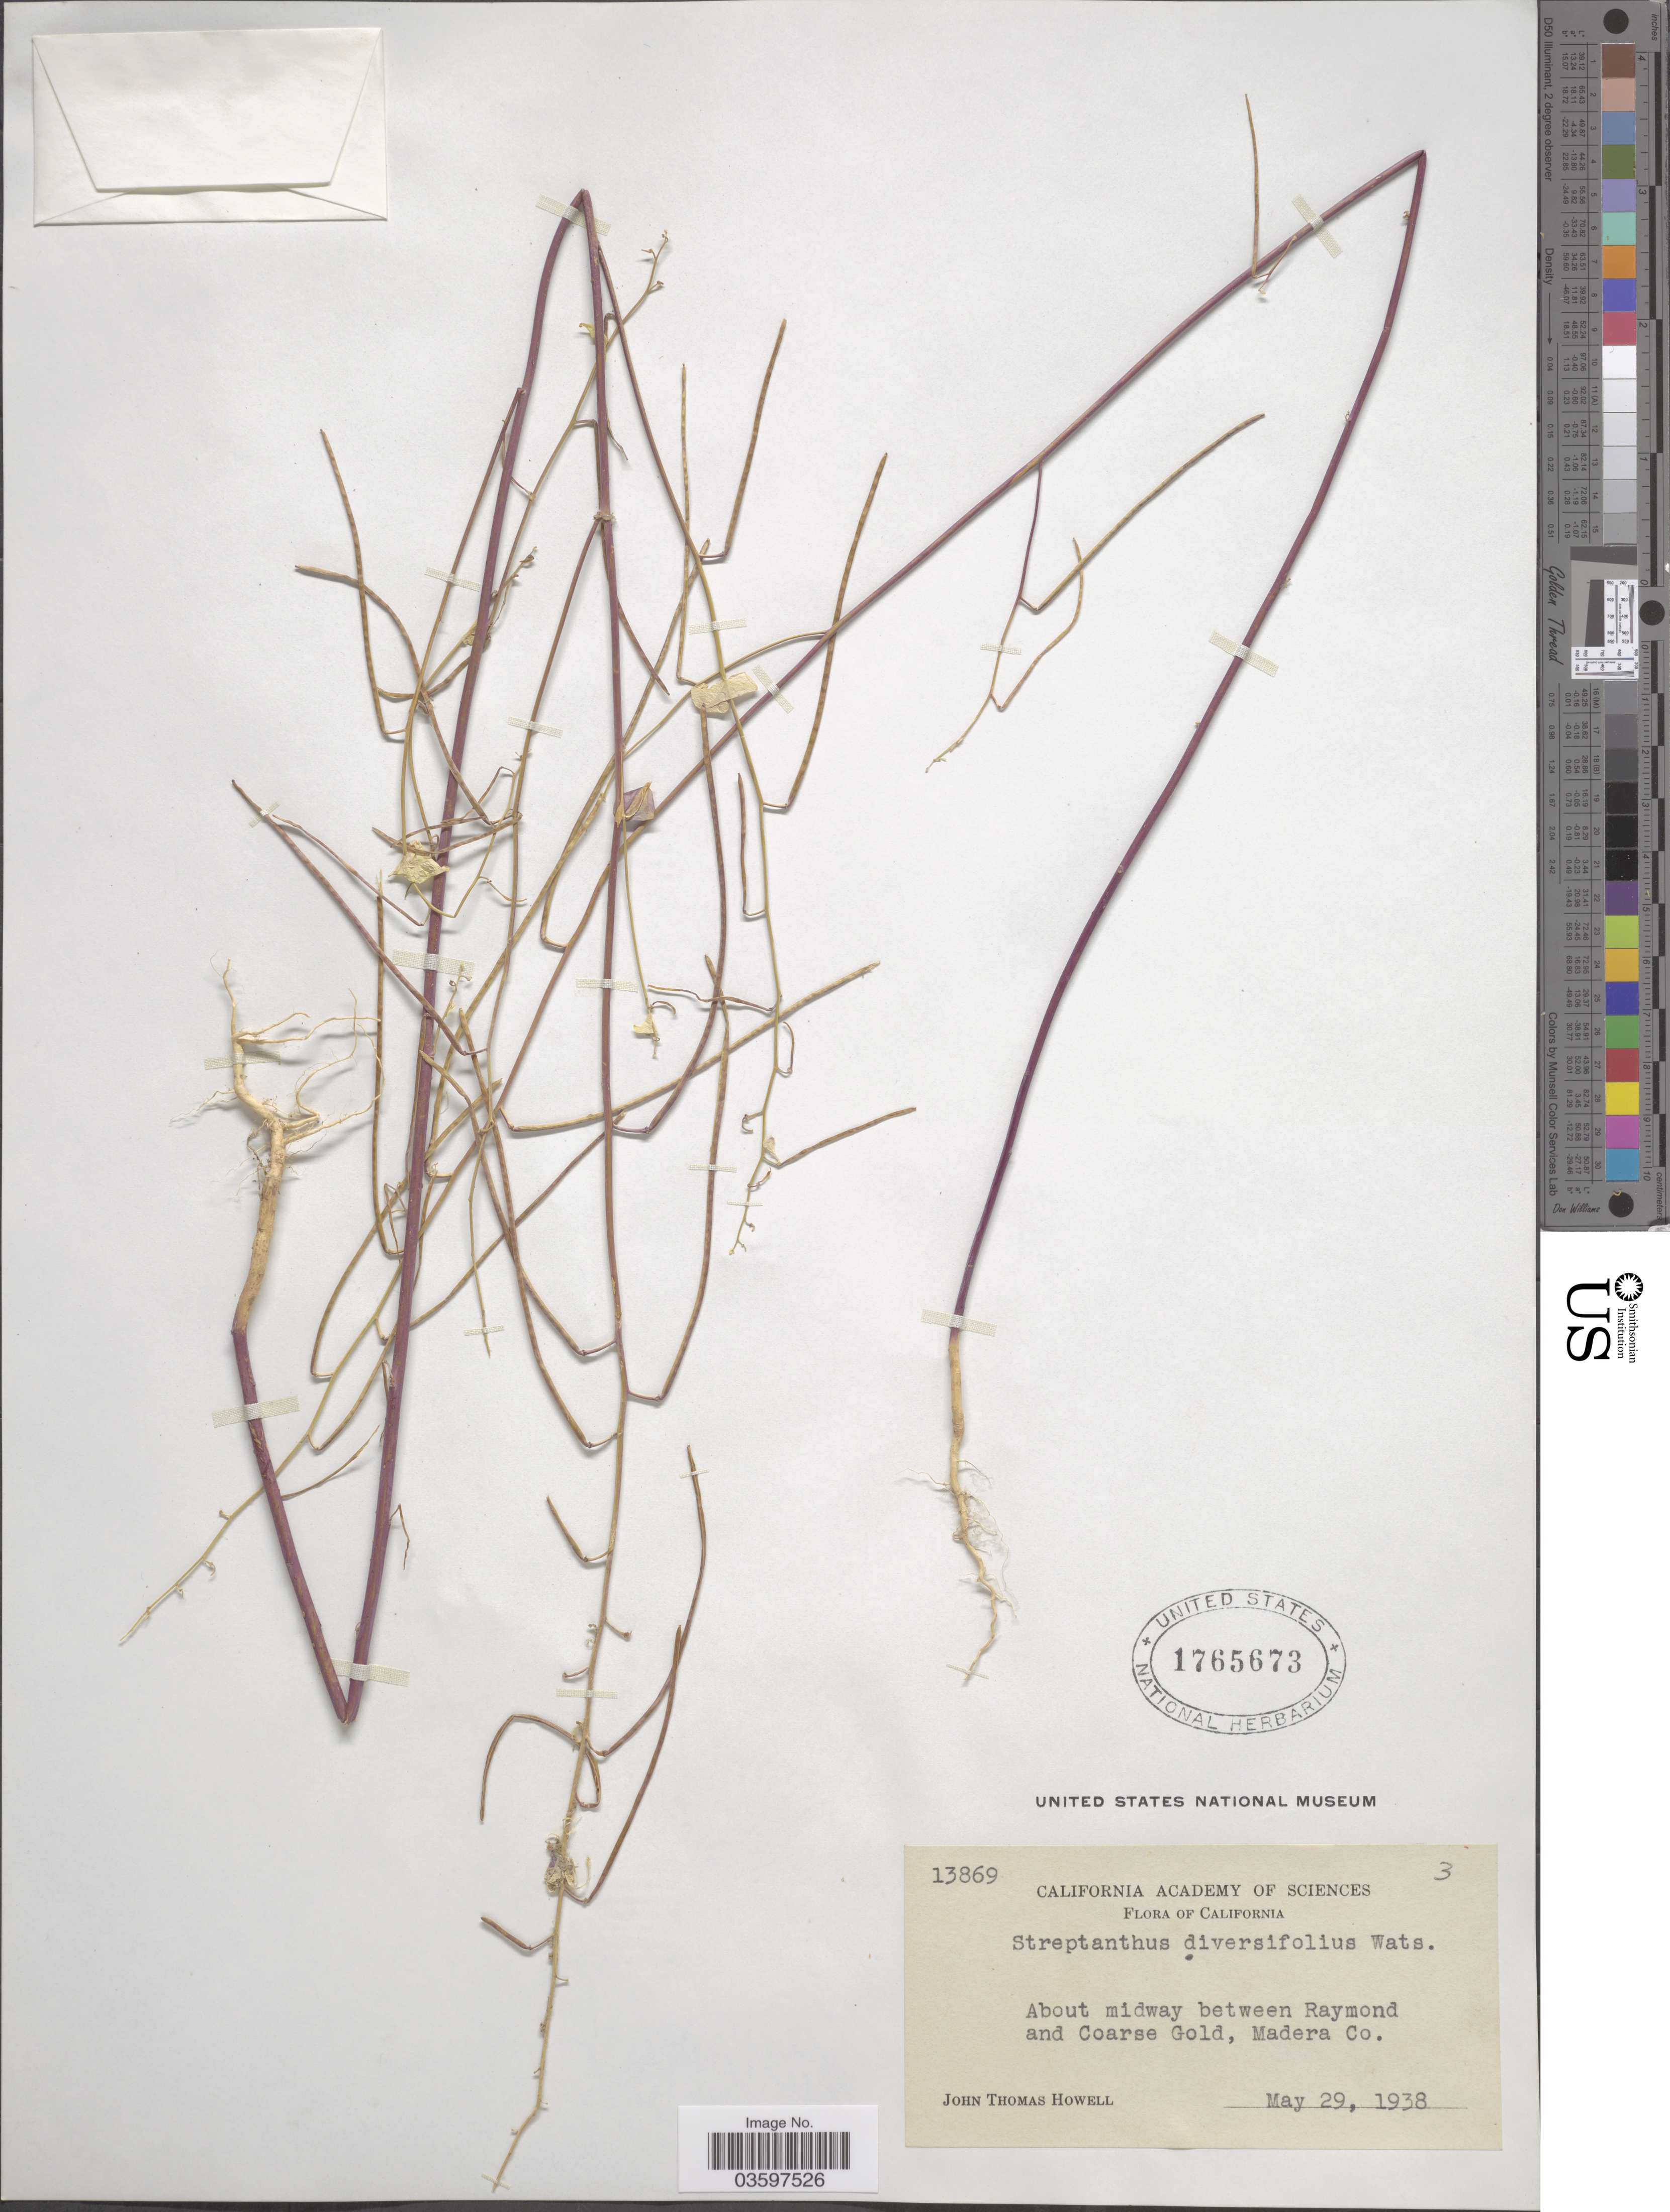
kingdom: Plantae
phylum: Tracheophyta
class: Magnoliopsida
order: Brassicales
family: Brassicaceae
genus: Streptanthus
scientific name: Streptanthus diversifolius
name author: S. Watson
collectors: J. T. Howell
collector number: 13869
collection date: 1938-05-29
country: United States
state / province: California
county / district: Madera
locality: About midway between Raymond and Coarse Gold, Madera Co.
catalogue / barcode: US 1765673